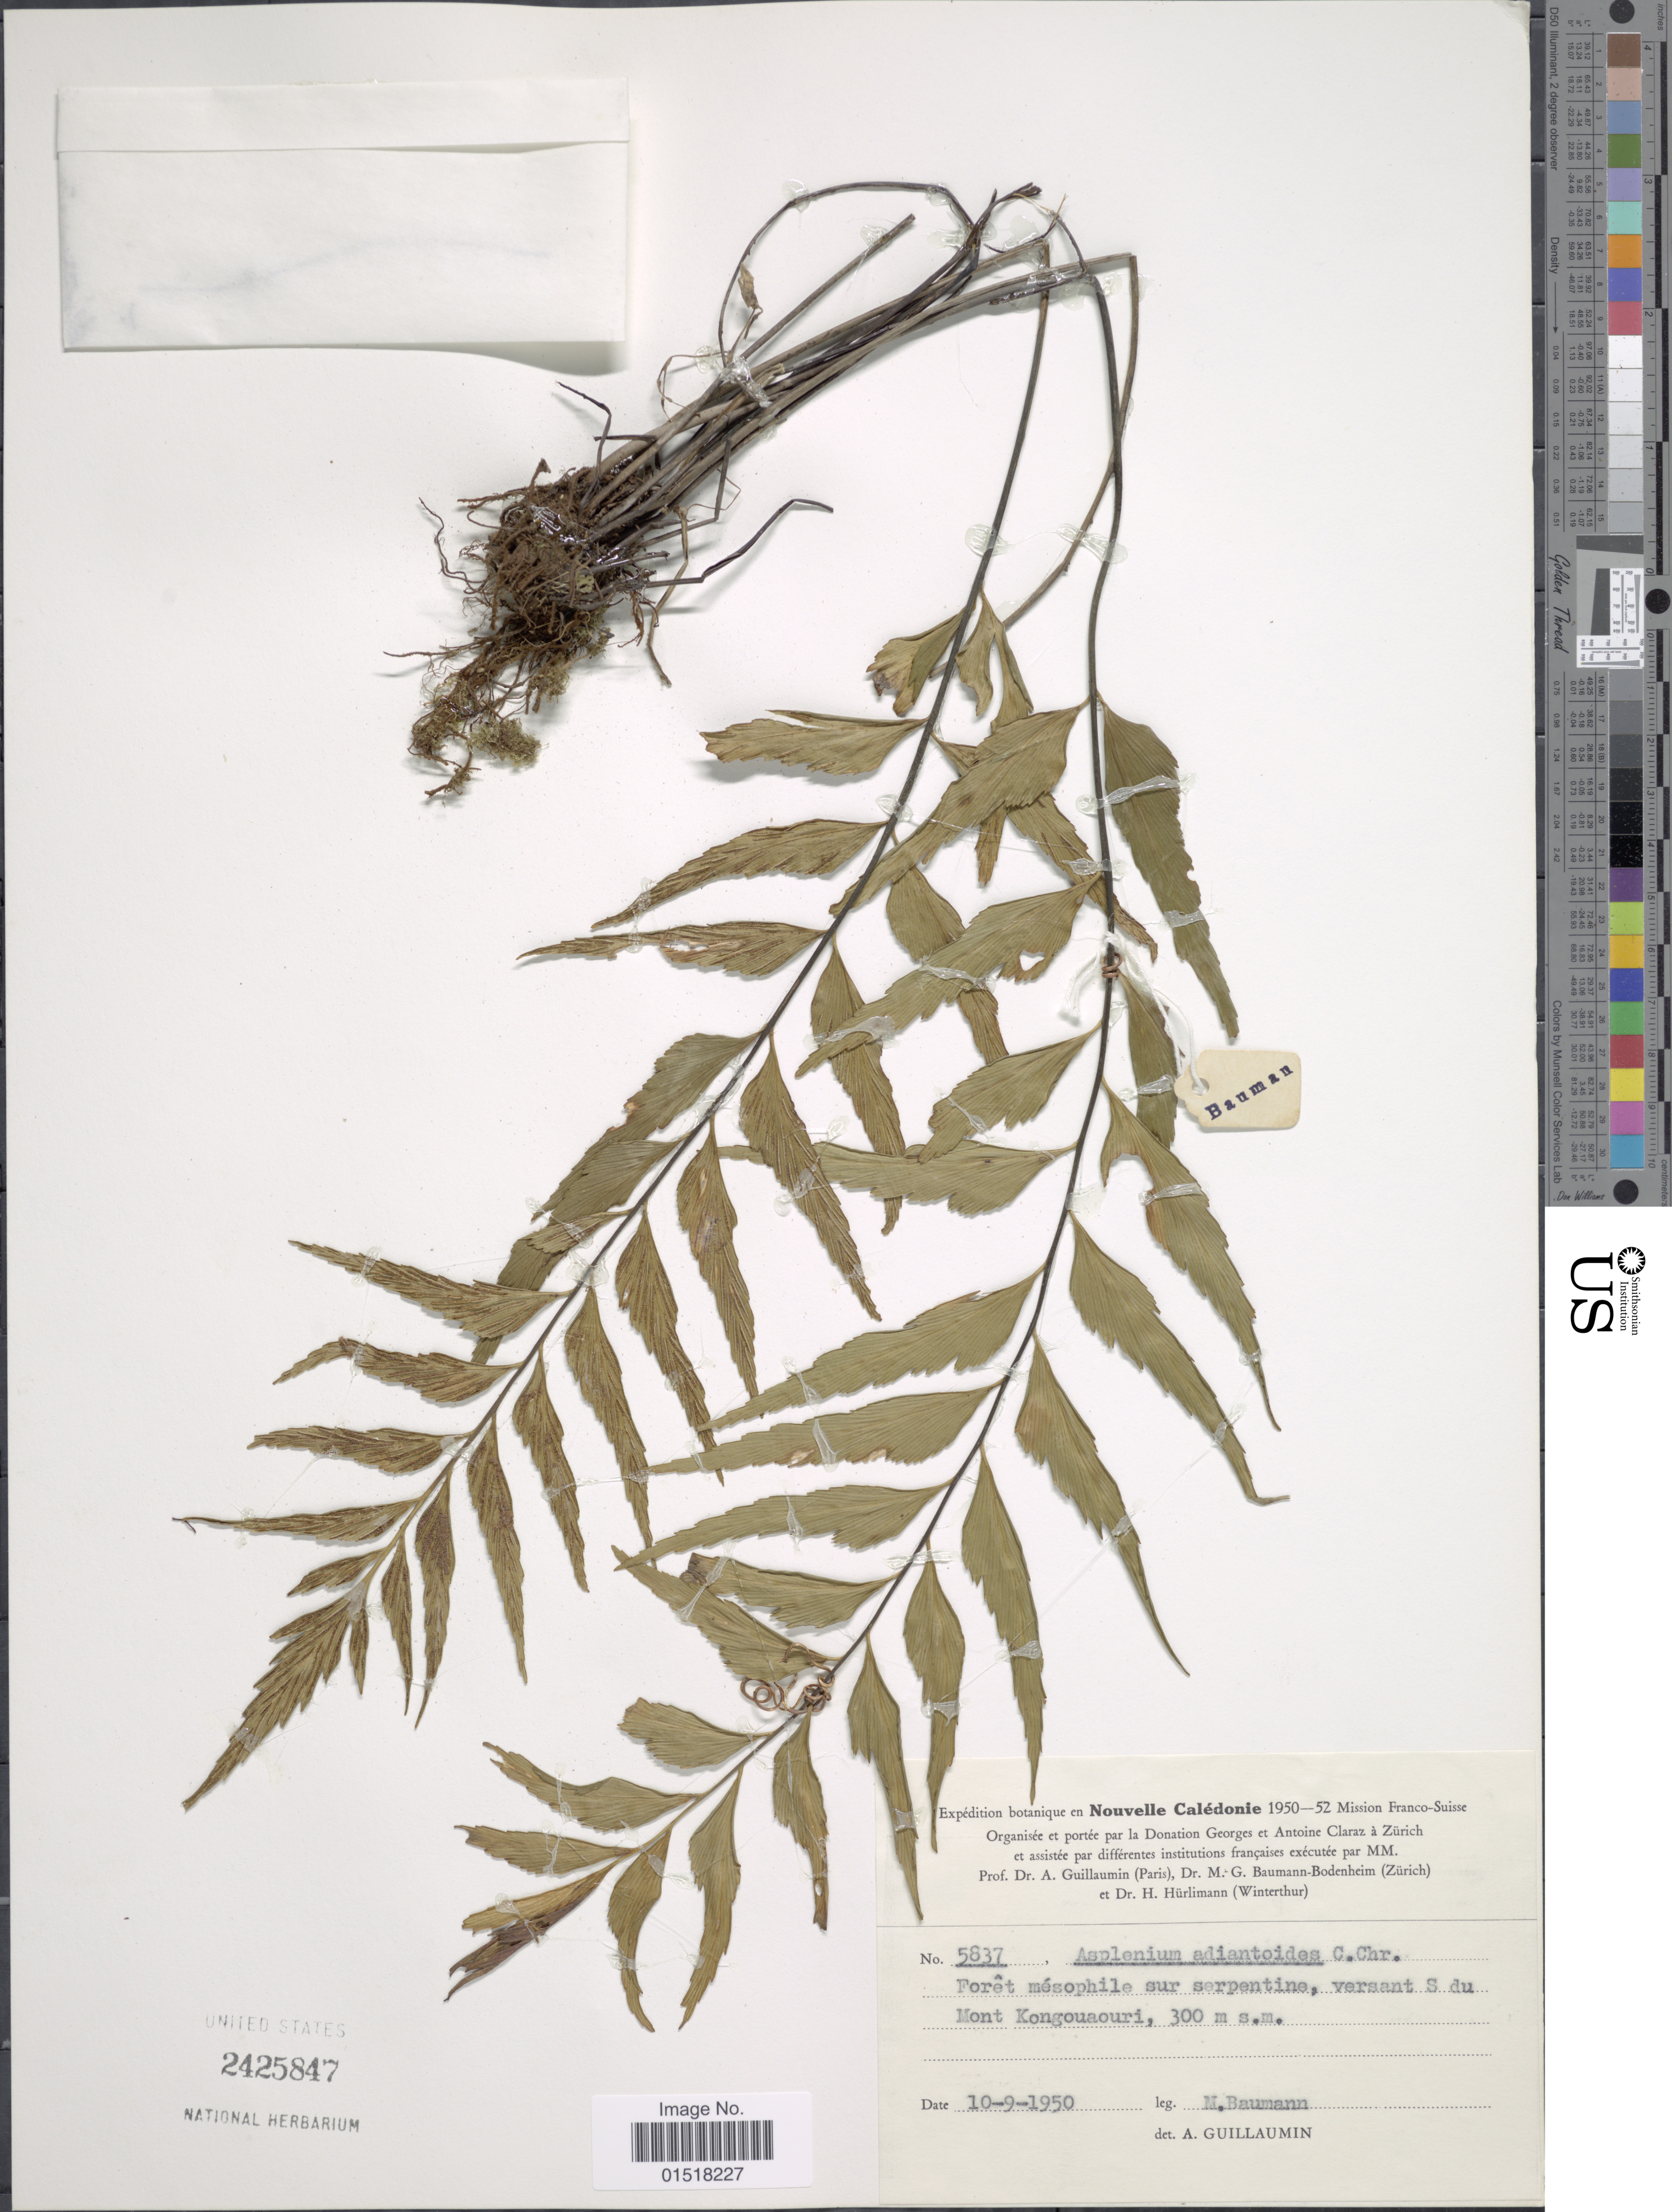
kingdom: Plantae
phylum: Tracheophyta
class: Polypodiopsida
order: Polypodiales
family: Aspleniaceae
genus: Asplenium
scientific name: Asplenium polyodon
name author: G. Forst.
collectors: M. Baumann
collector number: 5837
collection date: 1950-09-10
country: New Caledonia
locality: Forêt mésophile sur serpentine, versant S du Mont Kongouaouri.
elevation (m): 300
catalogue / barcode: US 2425847